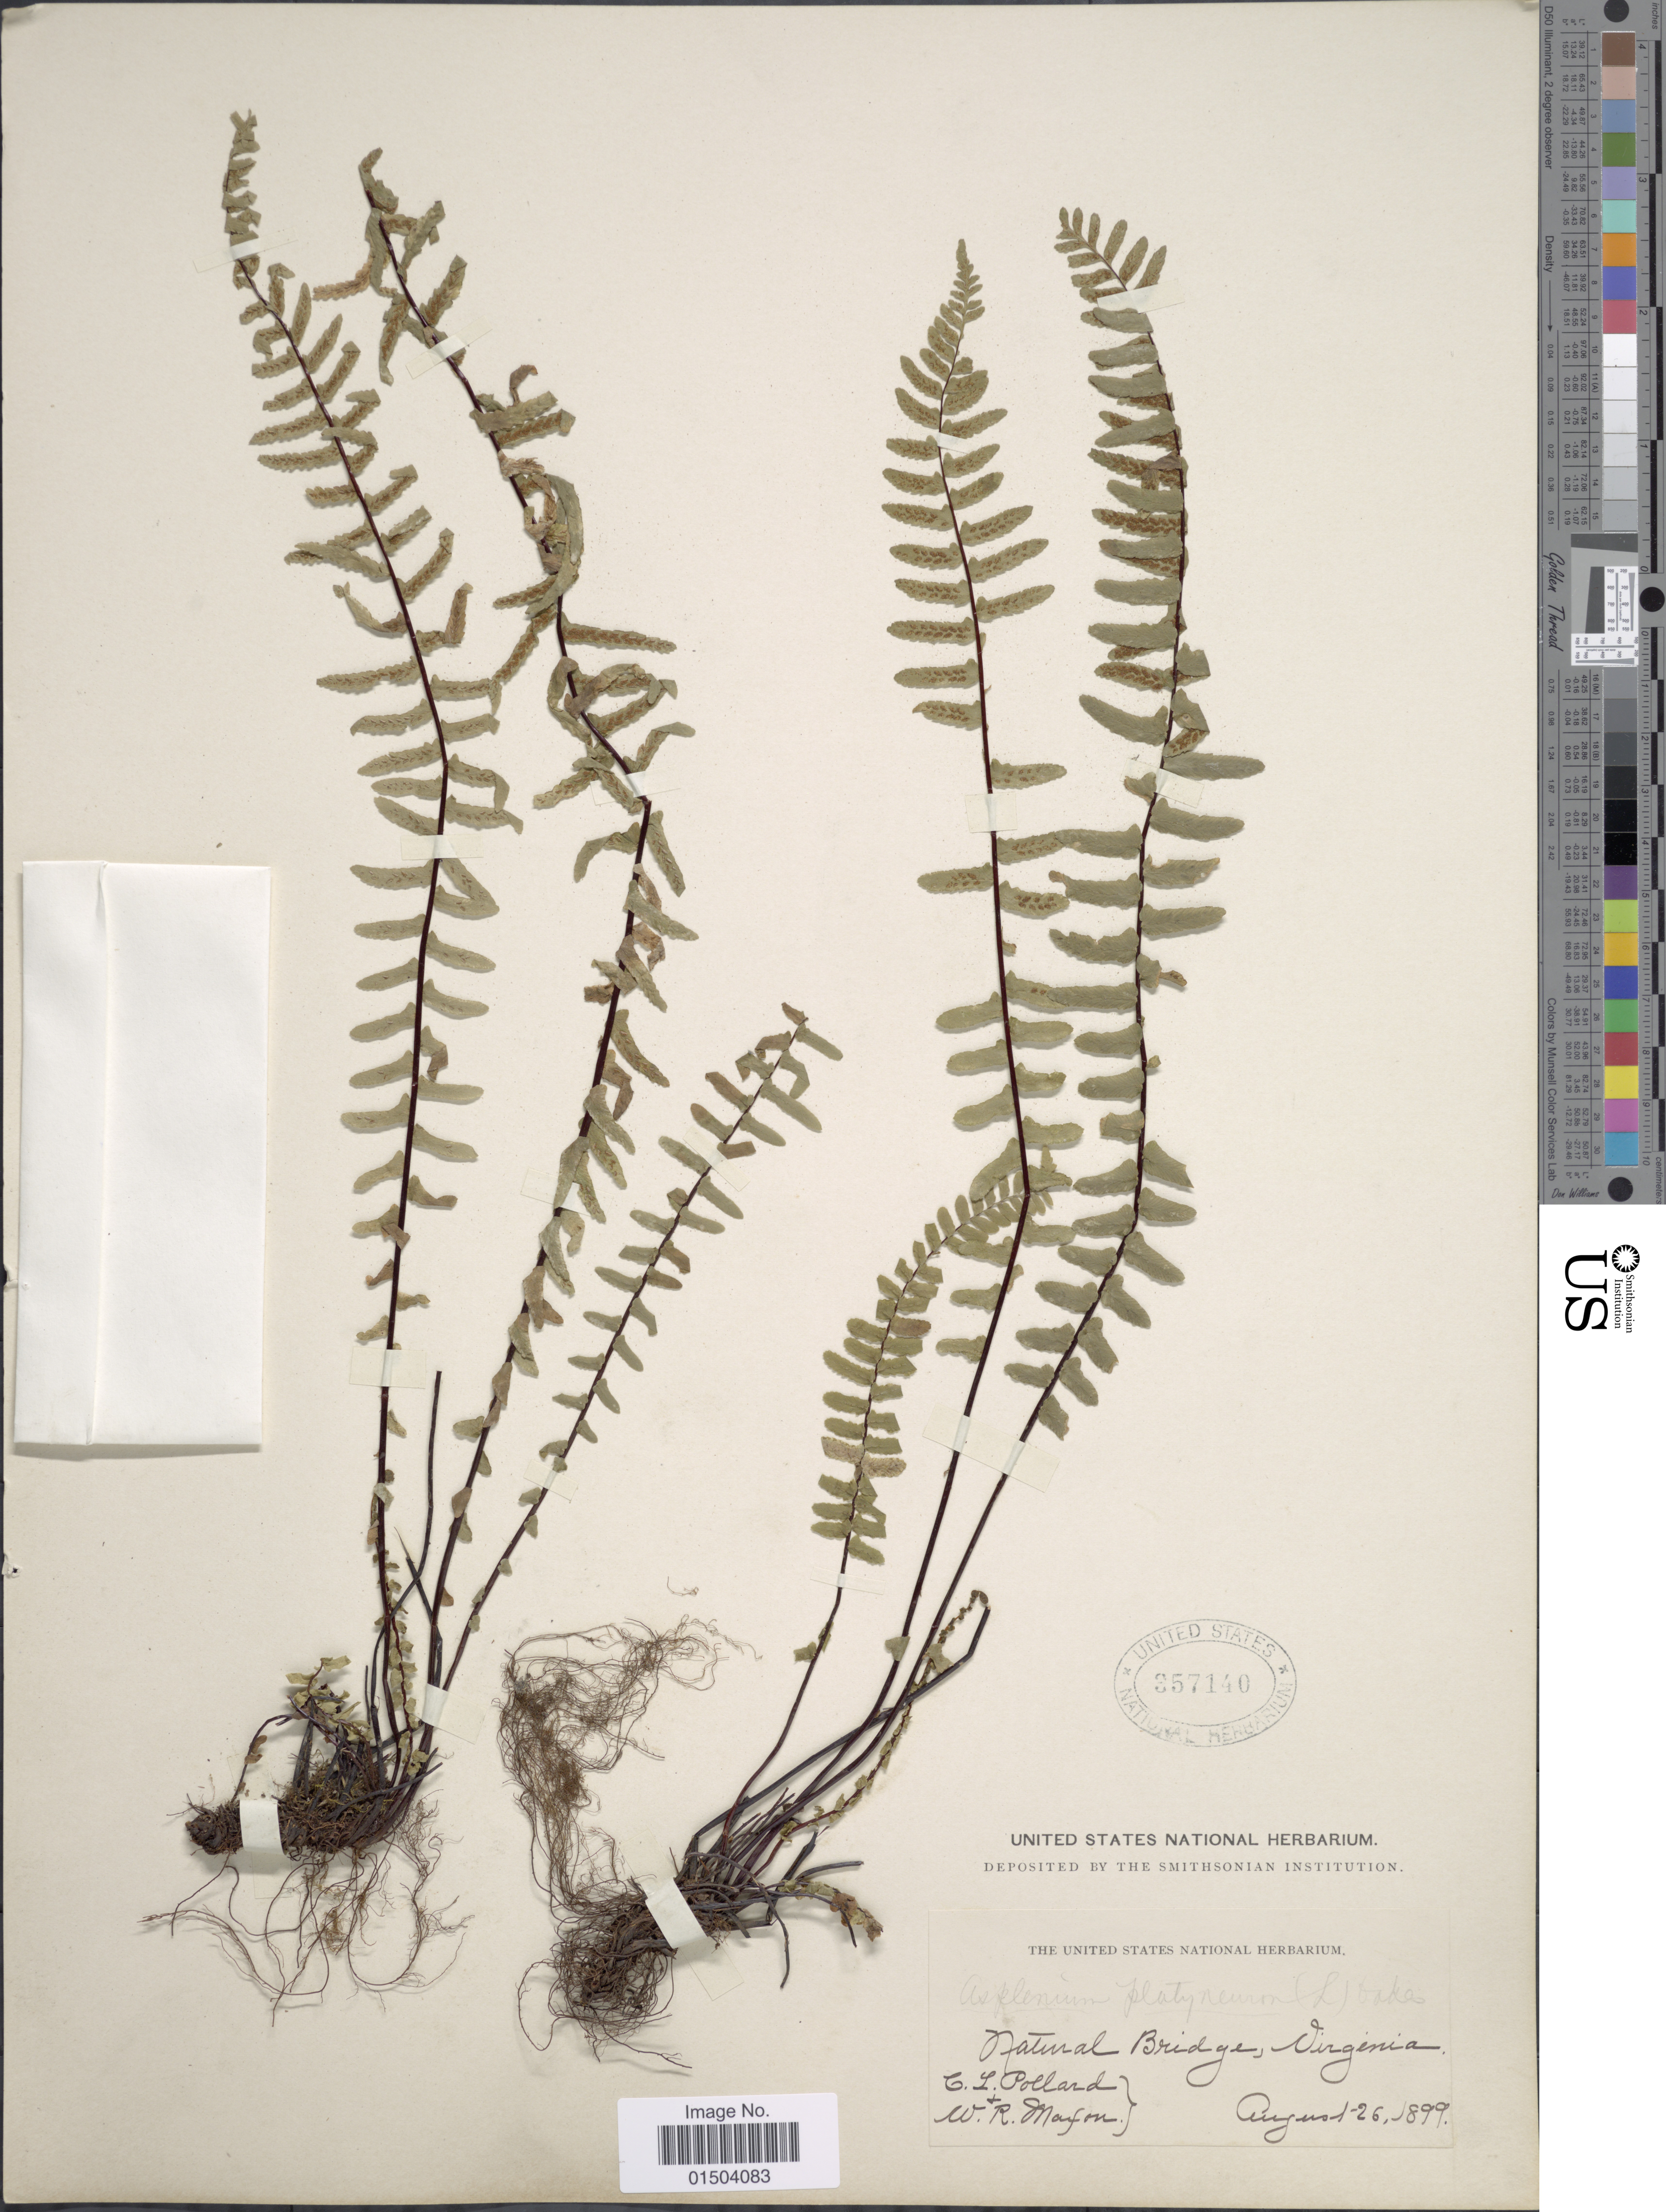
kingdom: Plantae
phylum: Tracheophyta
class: Polypodiopsida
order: Polypodiales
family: Aspleniaceae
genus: Asplenium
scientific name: Asplenium platyneuron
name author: (L.) Britton, Stearns & Poggenb.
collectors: C. L. Pollard & W. R. Maxon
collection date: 1899-08-26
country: United States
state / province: Virginia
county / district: Rockbridge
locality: Natural Bridge.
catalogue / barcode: US 357140